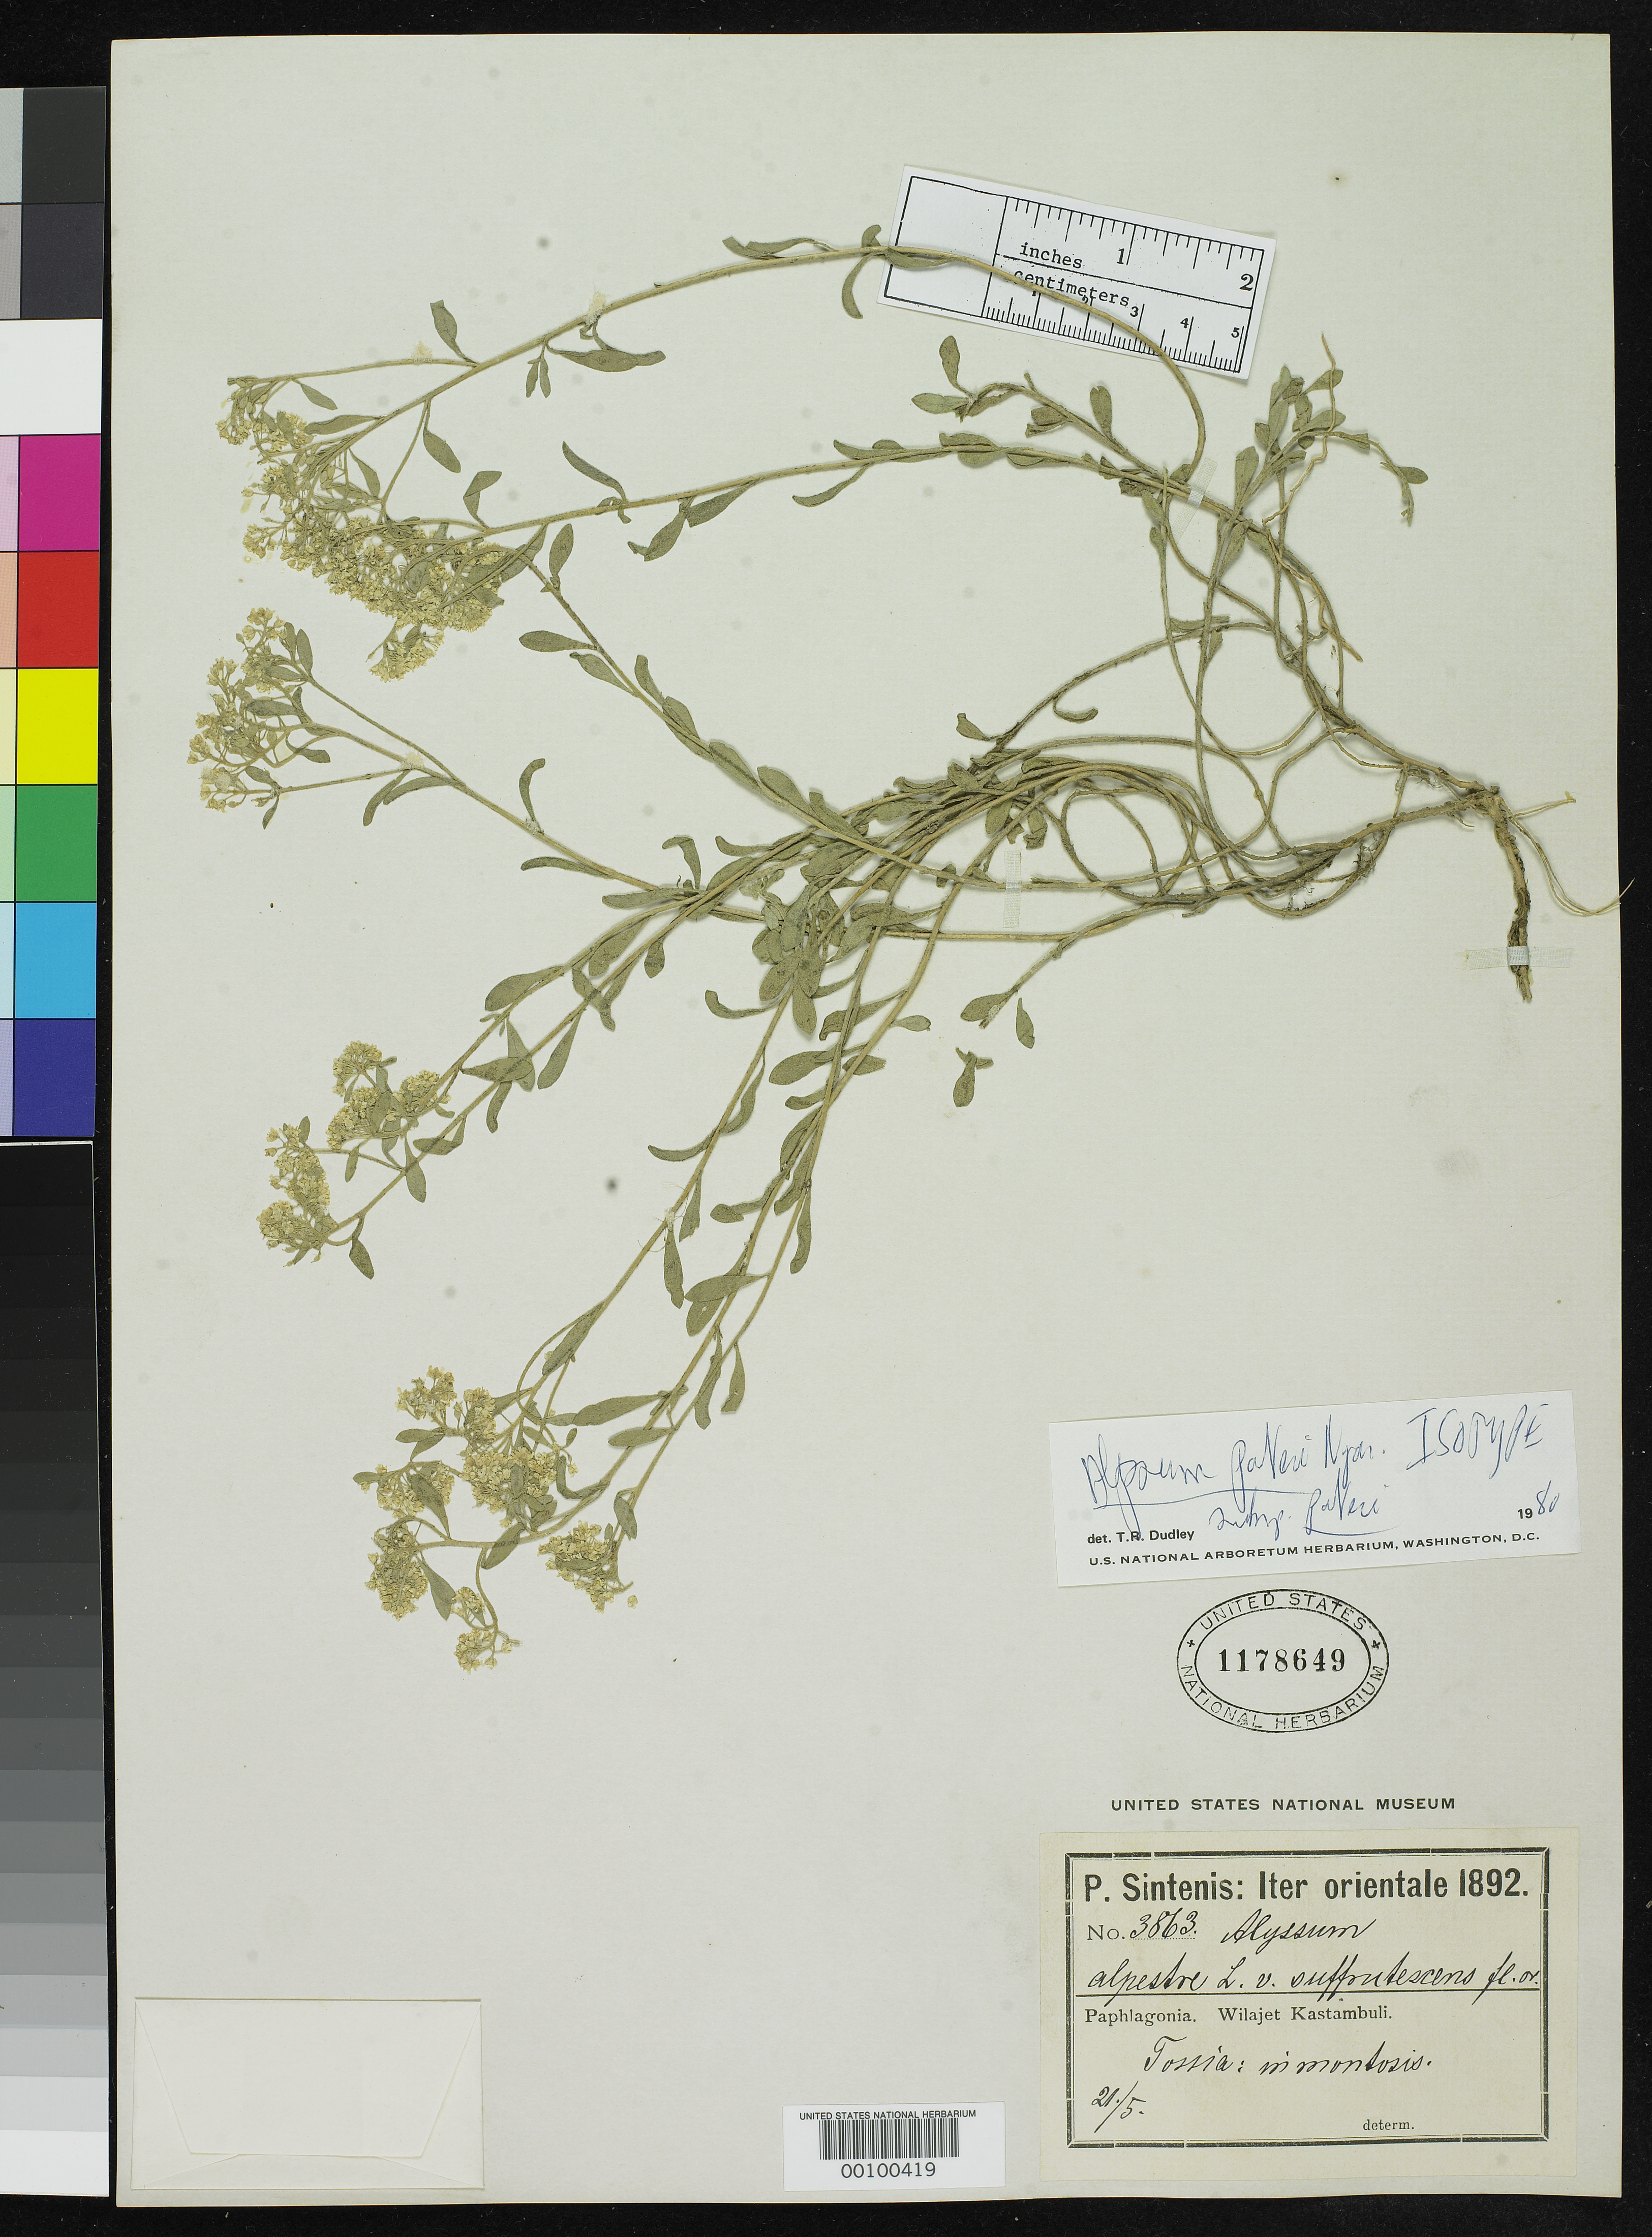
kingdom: Plantae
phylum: Tracheophyta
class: Magnoliopsida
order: Brassicales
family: Brassicaceae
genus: Alyssum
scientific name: Alyssum pateri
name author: Nyar.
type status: Syntype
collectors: P. Sintenis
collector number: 3863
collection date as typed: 21 May 1892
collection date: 1892-05-21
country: Turkey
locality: Wilajet Kastambuli, Tossia, in Mountains.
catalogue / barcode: US 1178649